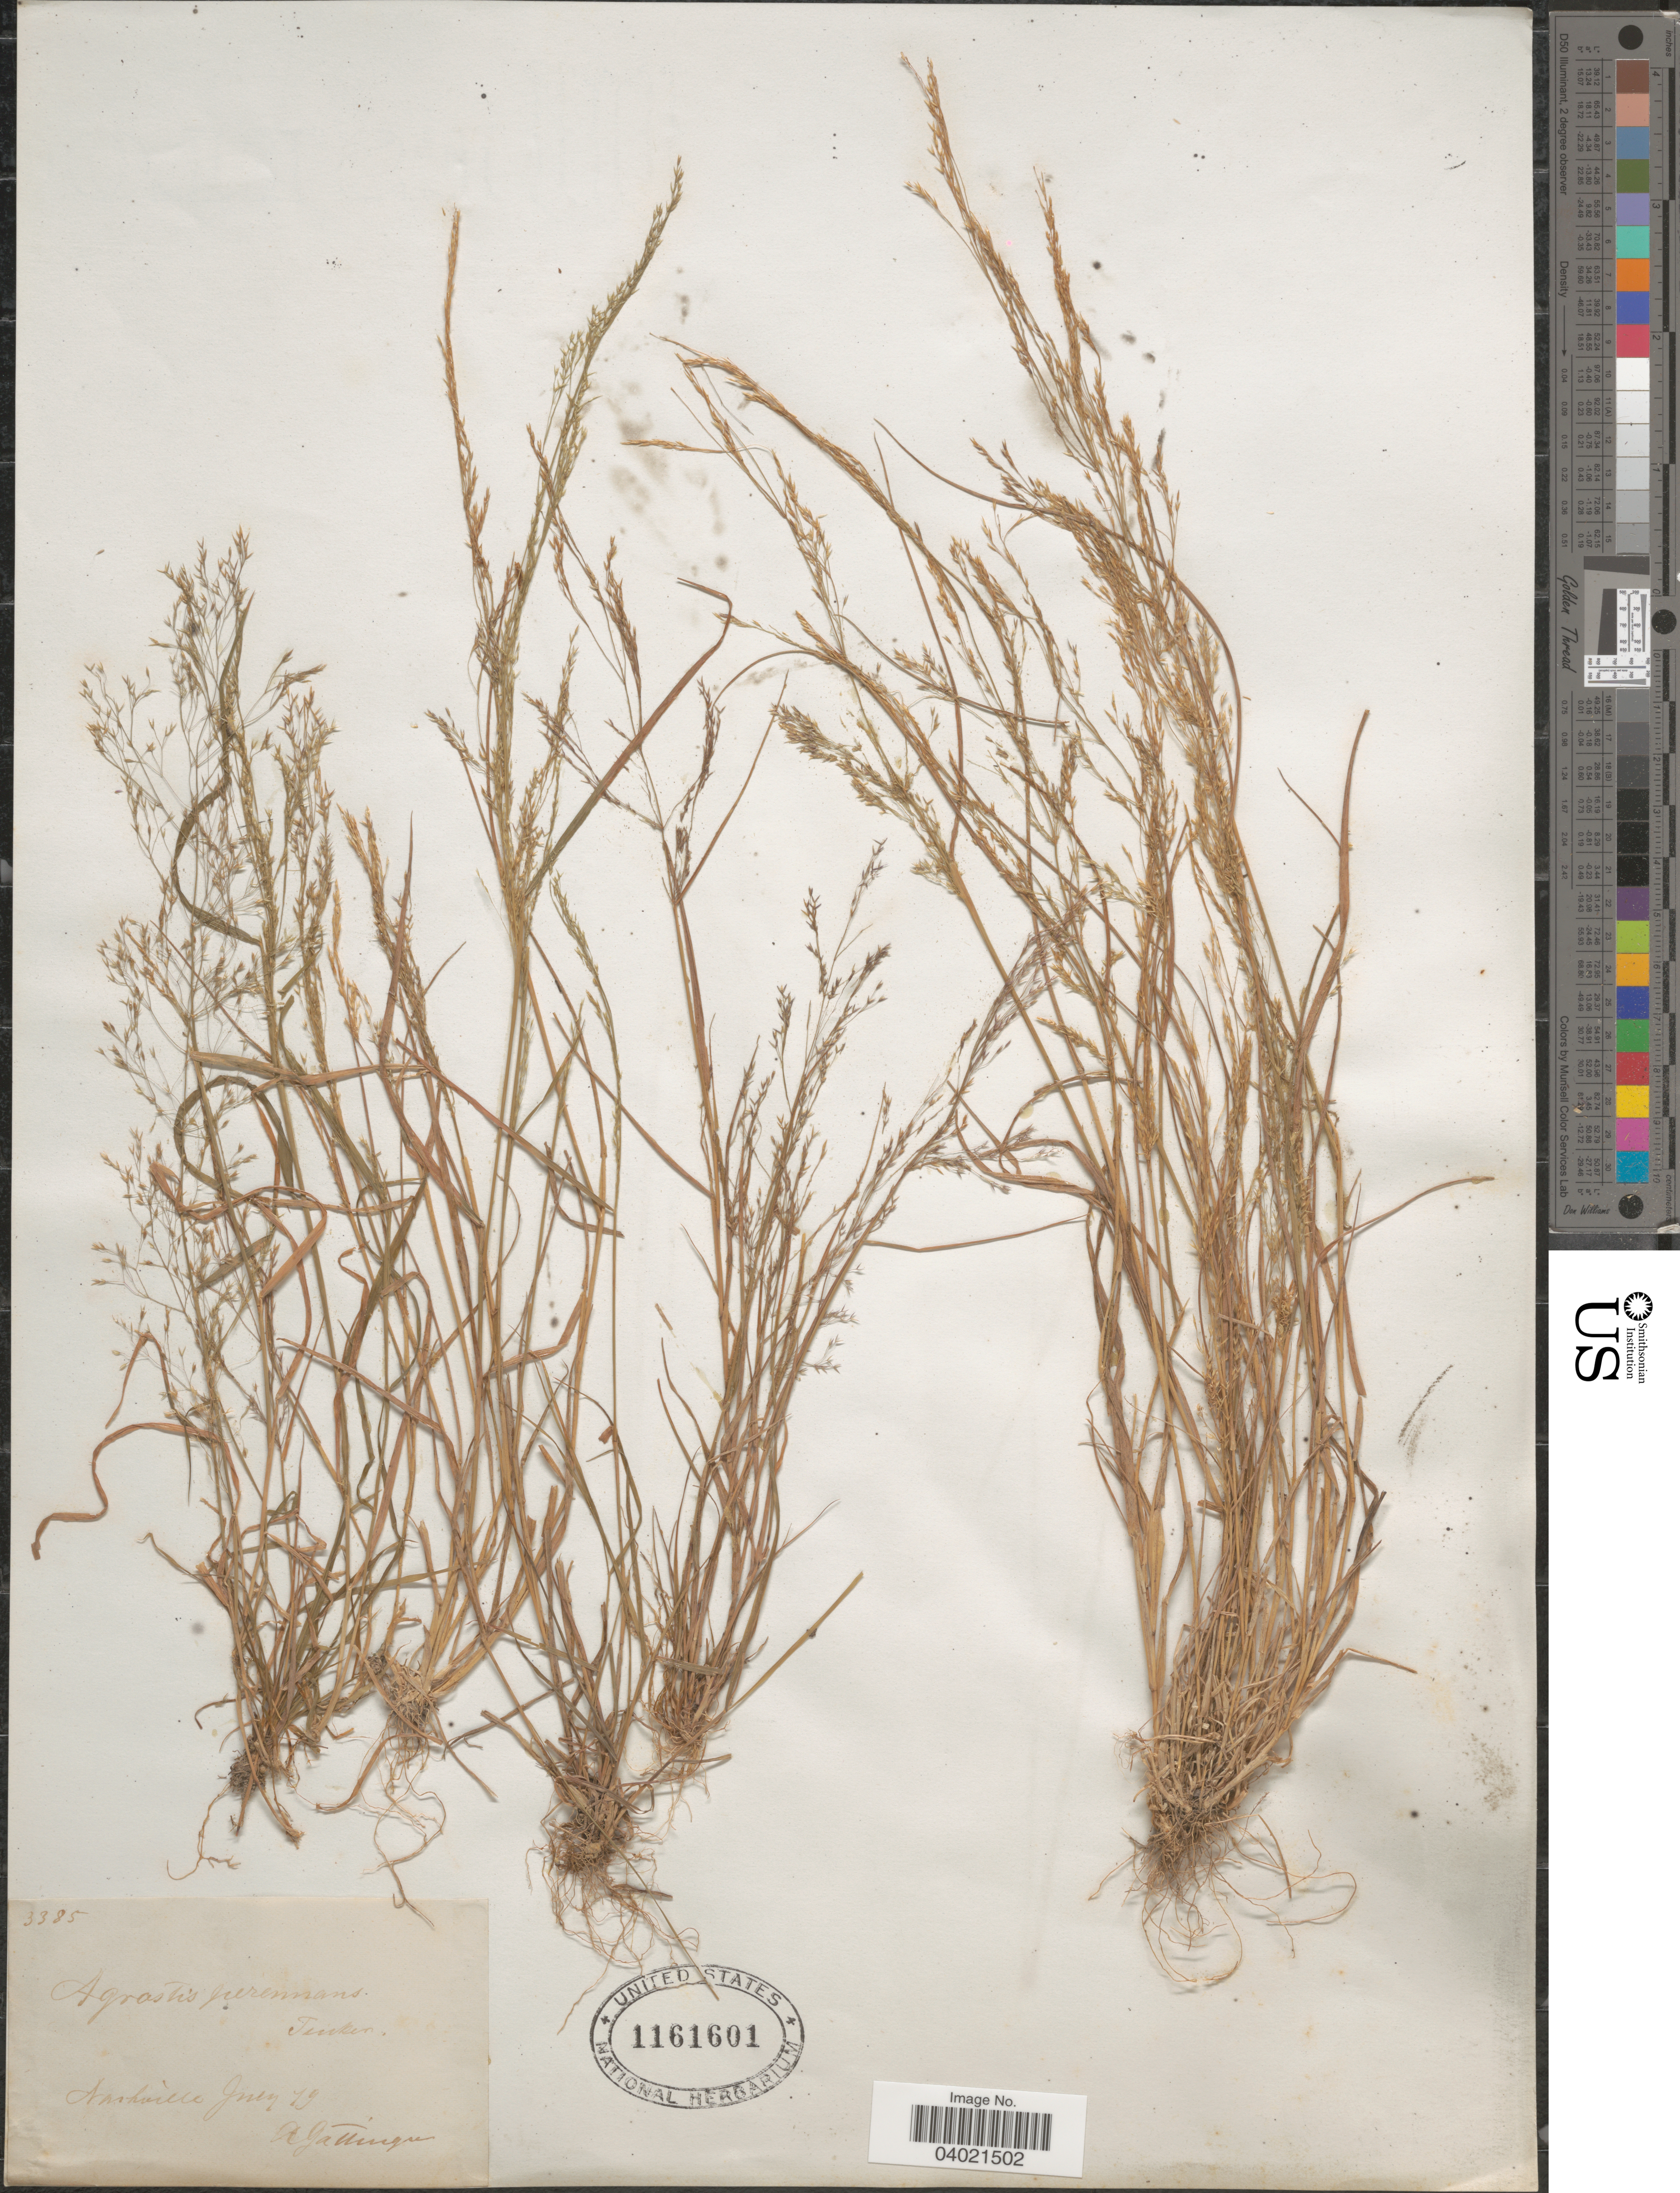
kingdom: Plantae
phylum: Tracheophyta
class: Liliopsida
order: Poales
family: Poaceae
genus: Agrostis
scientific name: Agrostis perennans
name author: (Walter) Tuck.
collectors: A. Gattinger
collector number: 3385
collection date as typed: Transcribed d/m/y: /6/79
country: United States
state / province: Tennessee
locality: Ashville.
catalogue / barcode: US 1161601